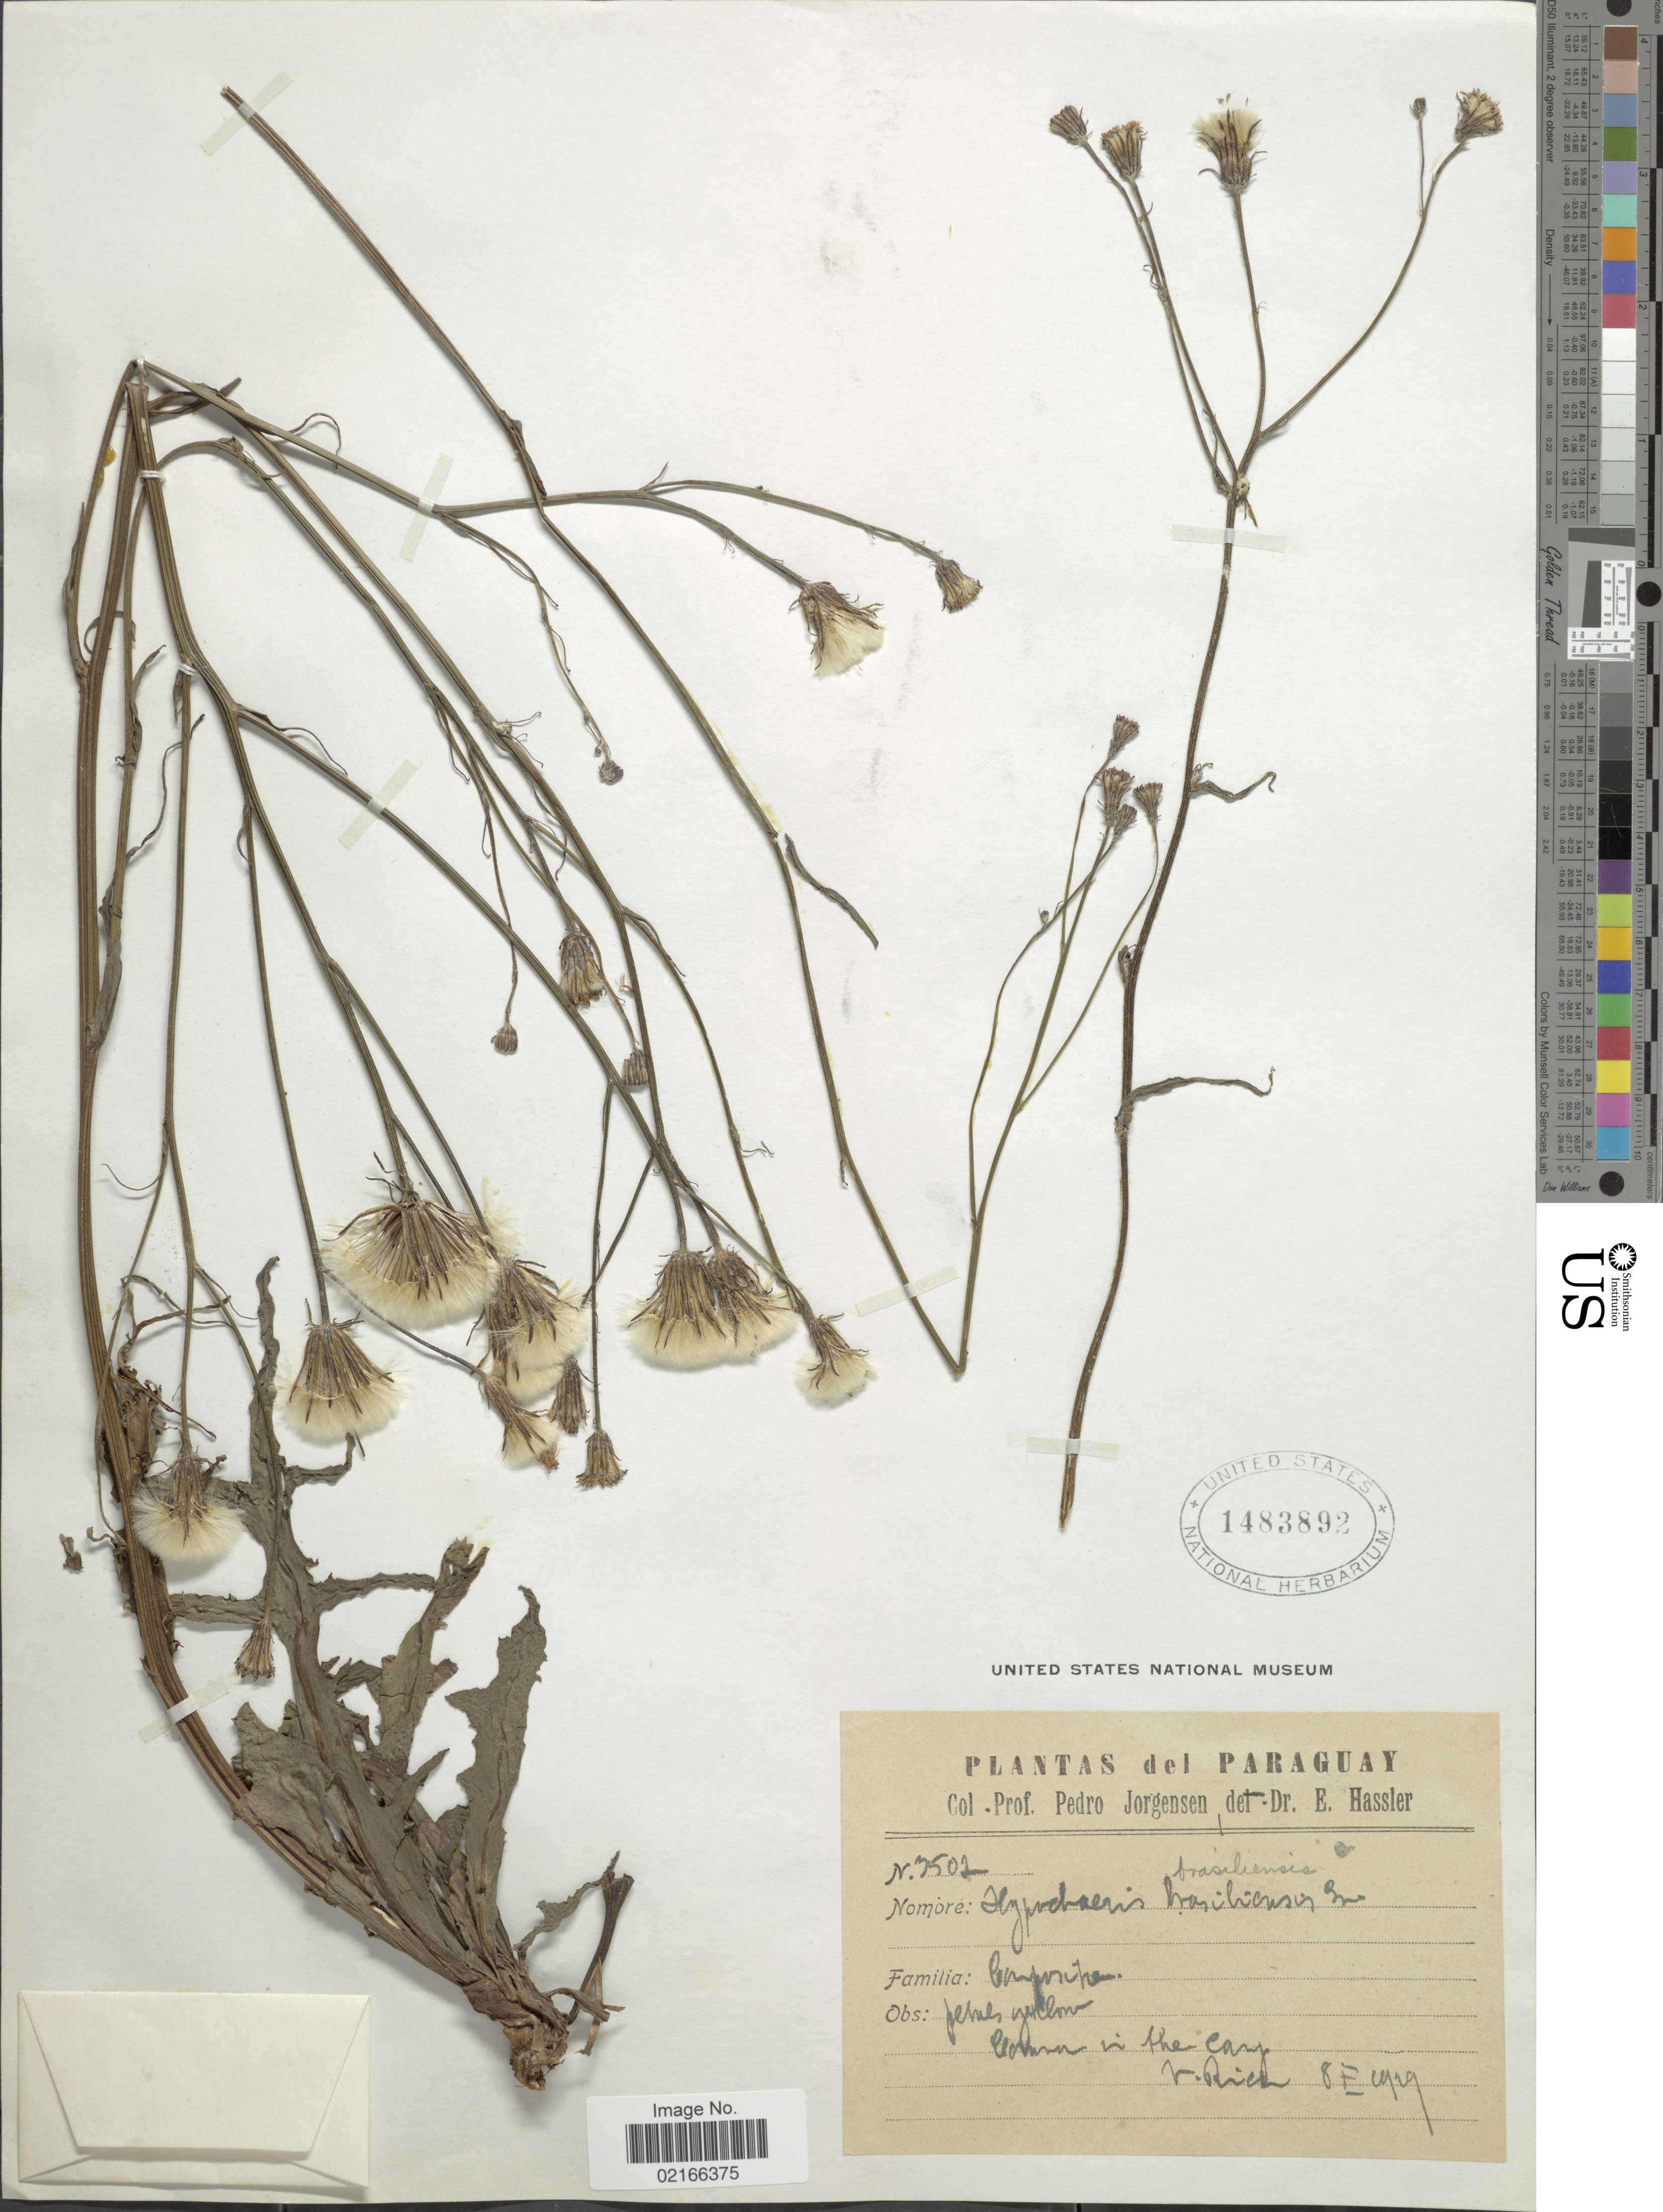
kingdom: Plantae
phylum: Tracheophyta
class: Magnoliopsida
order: Asterales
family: Asteraceae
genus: Hypochaeris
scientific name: Hypochaeris brasiliensis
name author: (Less.) Griseb.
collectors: P. Jörgensen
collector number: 3502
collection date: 1929-11-08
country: Paraguay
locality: In the camp Villarrica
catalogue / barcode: US 1483892